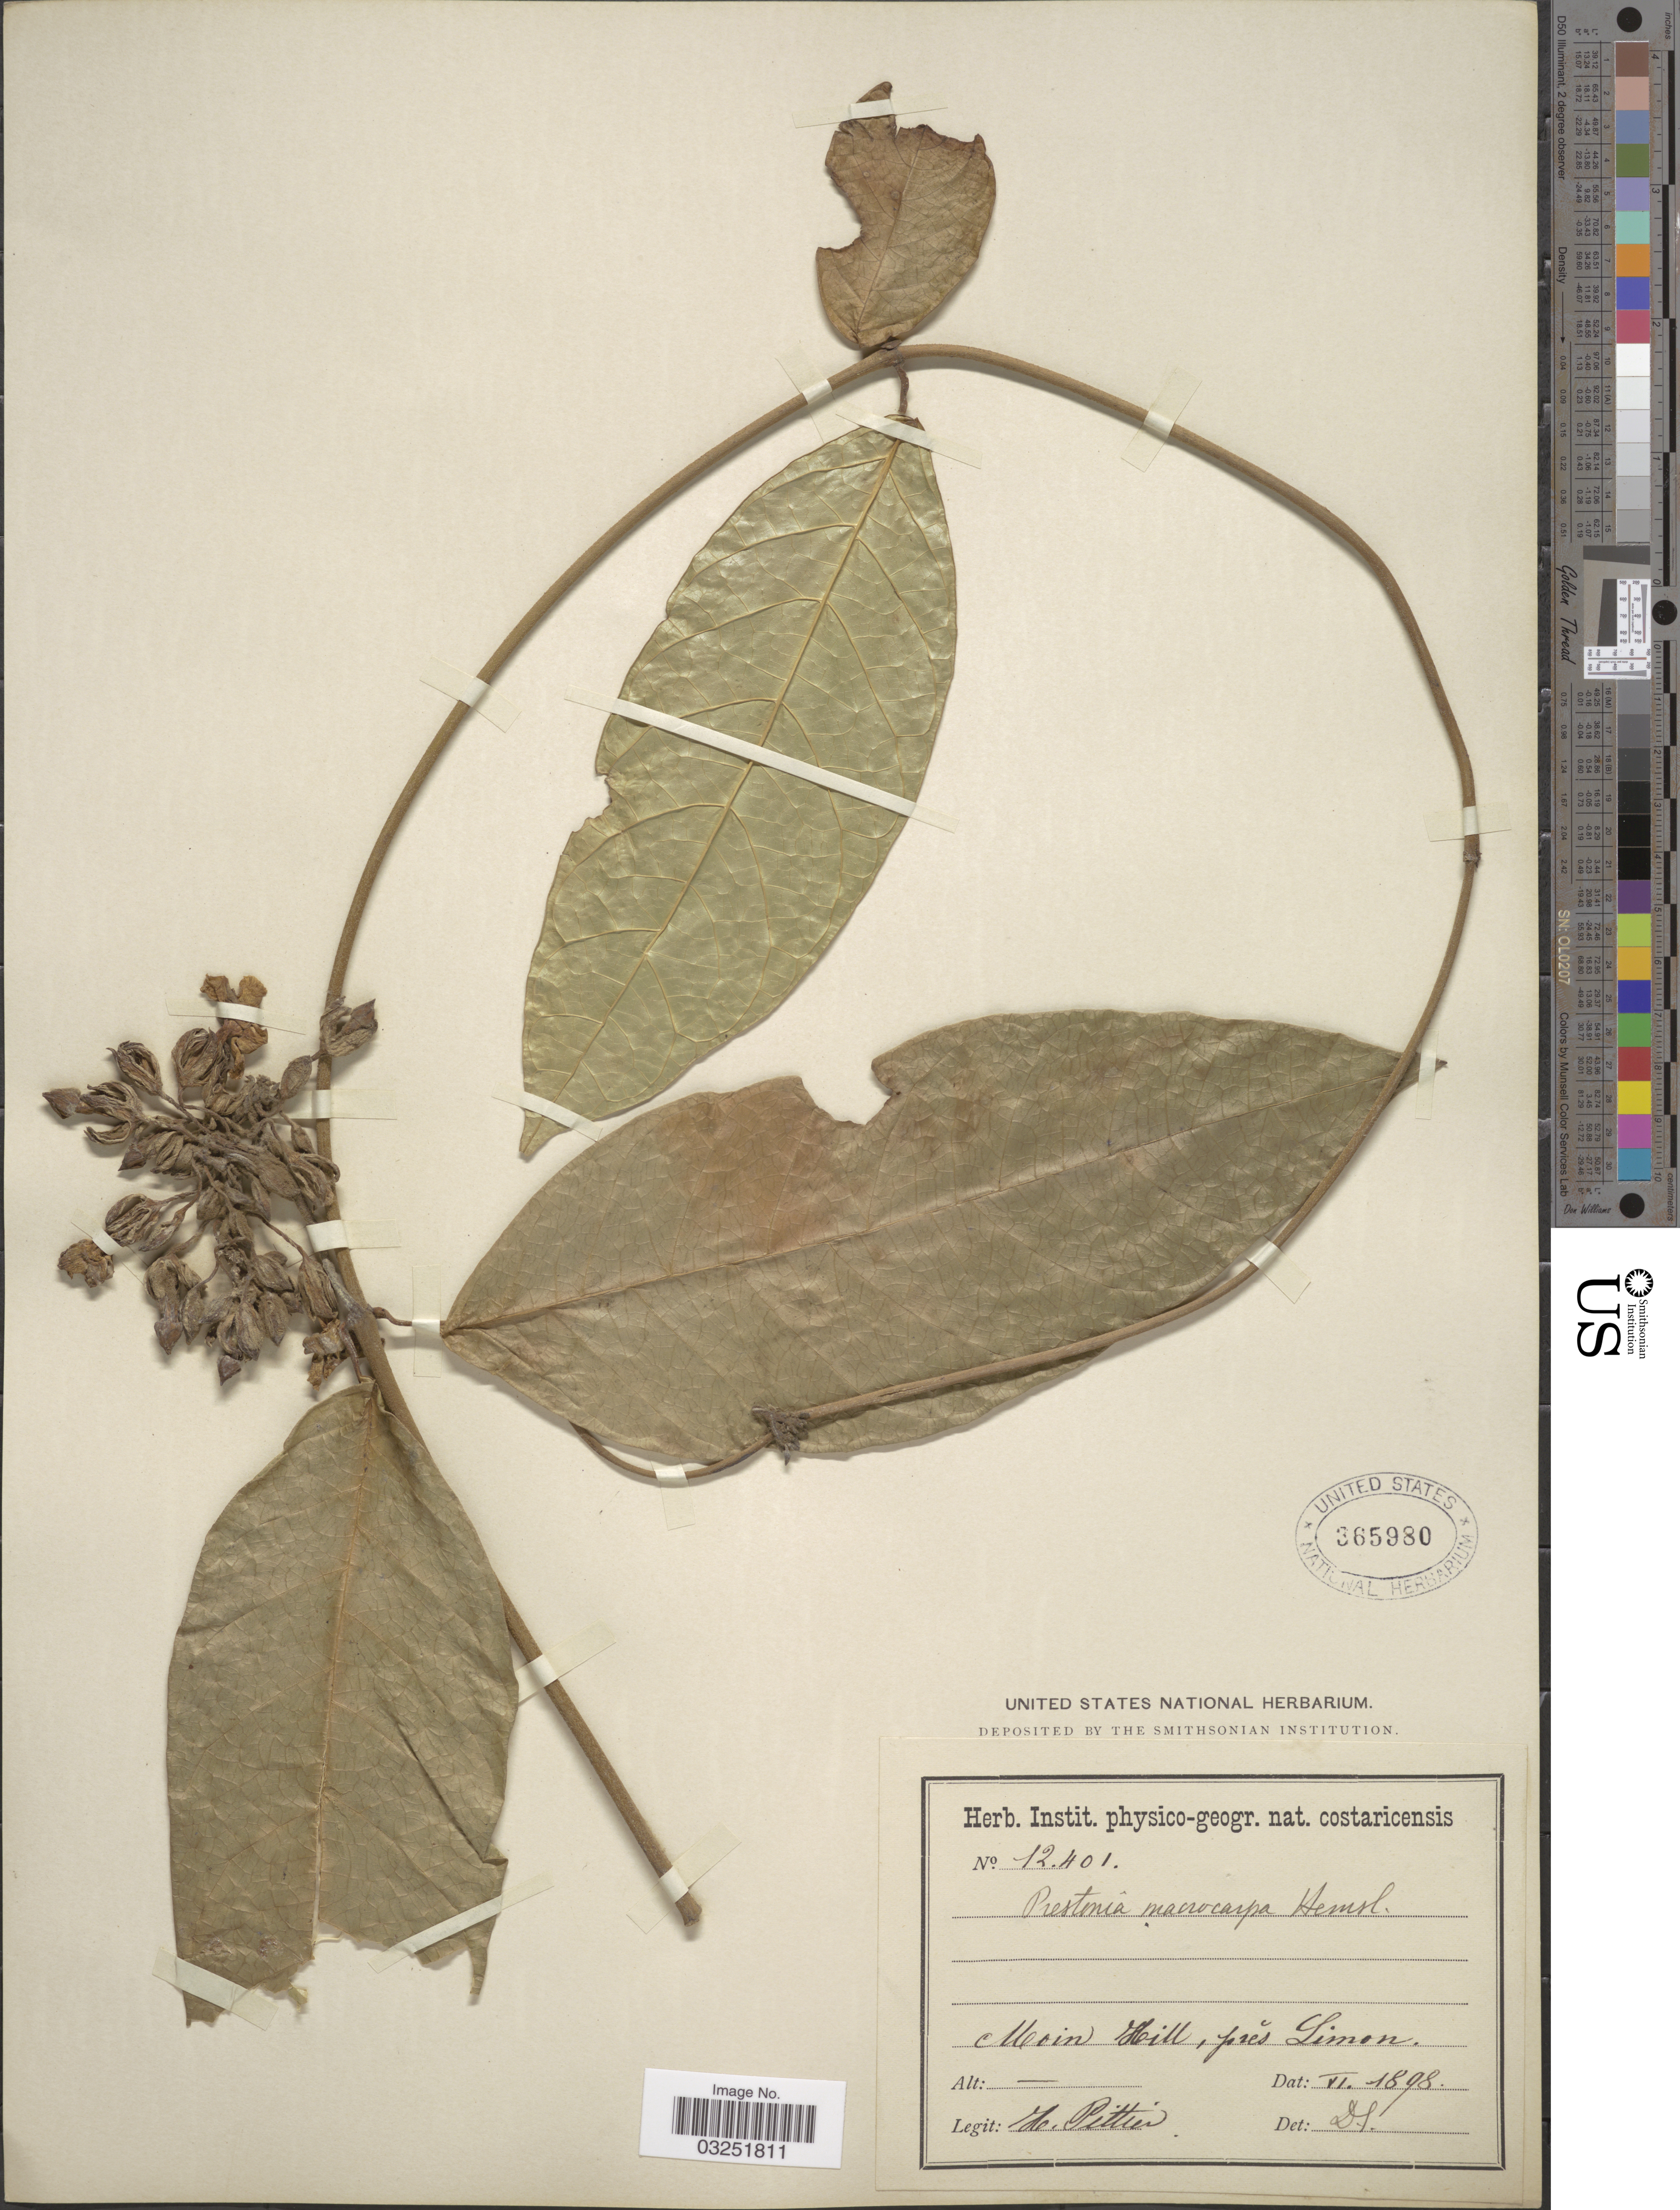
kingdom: Plantae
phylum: Tracheophyta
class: Magnoliopsida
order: Gentianales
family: Apocynaceae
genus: Prestonia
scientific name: Prestonia portobellensis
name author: (Beurl.) Woodson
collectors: H. F. Pittier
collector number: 12401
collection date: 1898-06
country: Costa Rica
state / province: Limón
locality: Moin Hill.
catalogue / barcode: US 365980